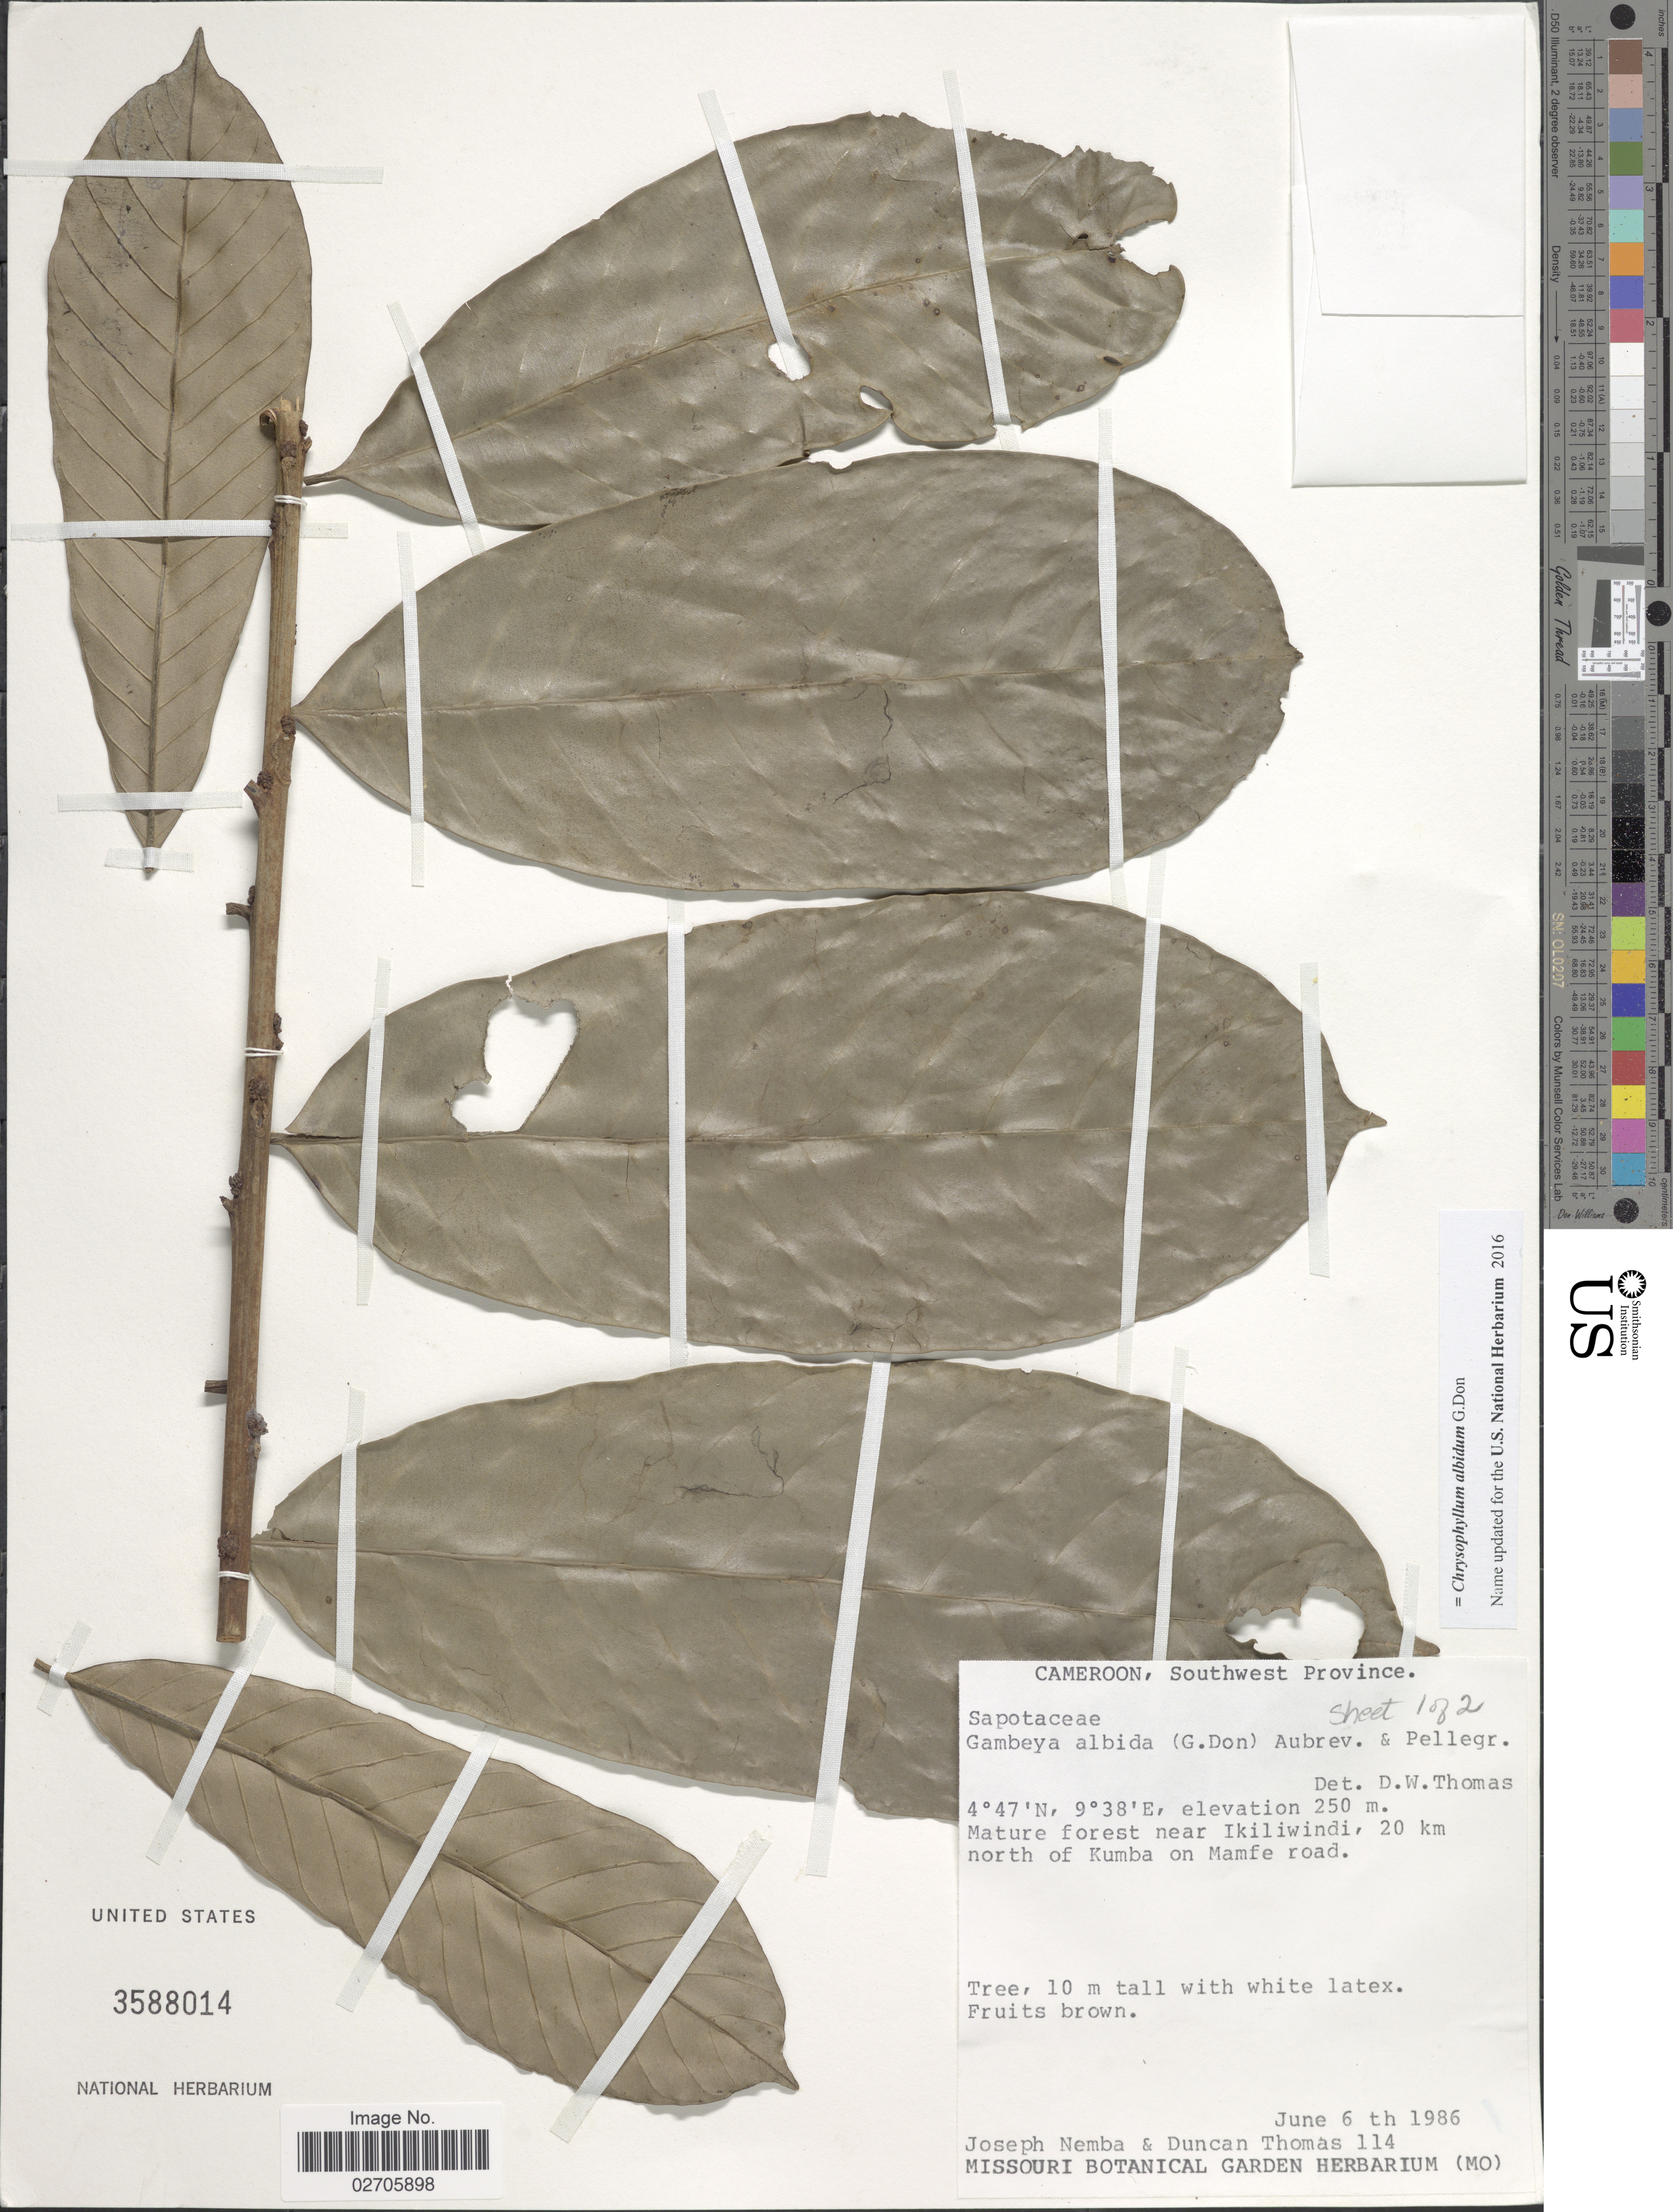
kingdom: Plantae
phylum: Tracheophyta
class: Magnoliopsida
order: Ericales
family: Sapotaceae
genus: Chrysophyllum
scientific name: Chrysophyllum albidum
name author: G. Don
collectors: J. Nemba & D. W. Thomas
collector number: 114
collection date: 1986-06-06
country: Cameroon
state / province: Sud-Ouest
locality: Southwest Province, Mature forest near Ikiliwindi, 20 km north of Kumba on Mamfe road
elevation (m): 250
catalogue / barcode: US 3588014